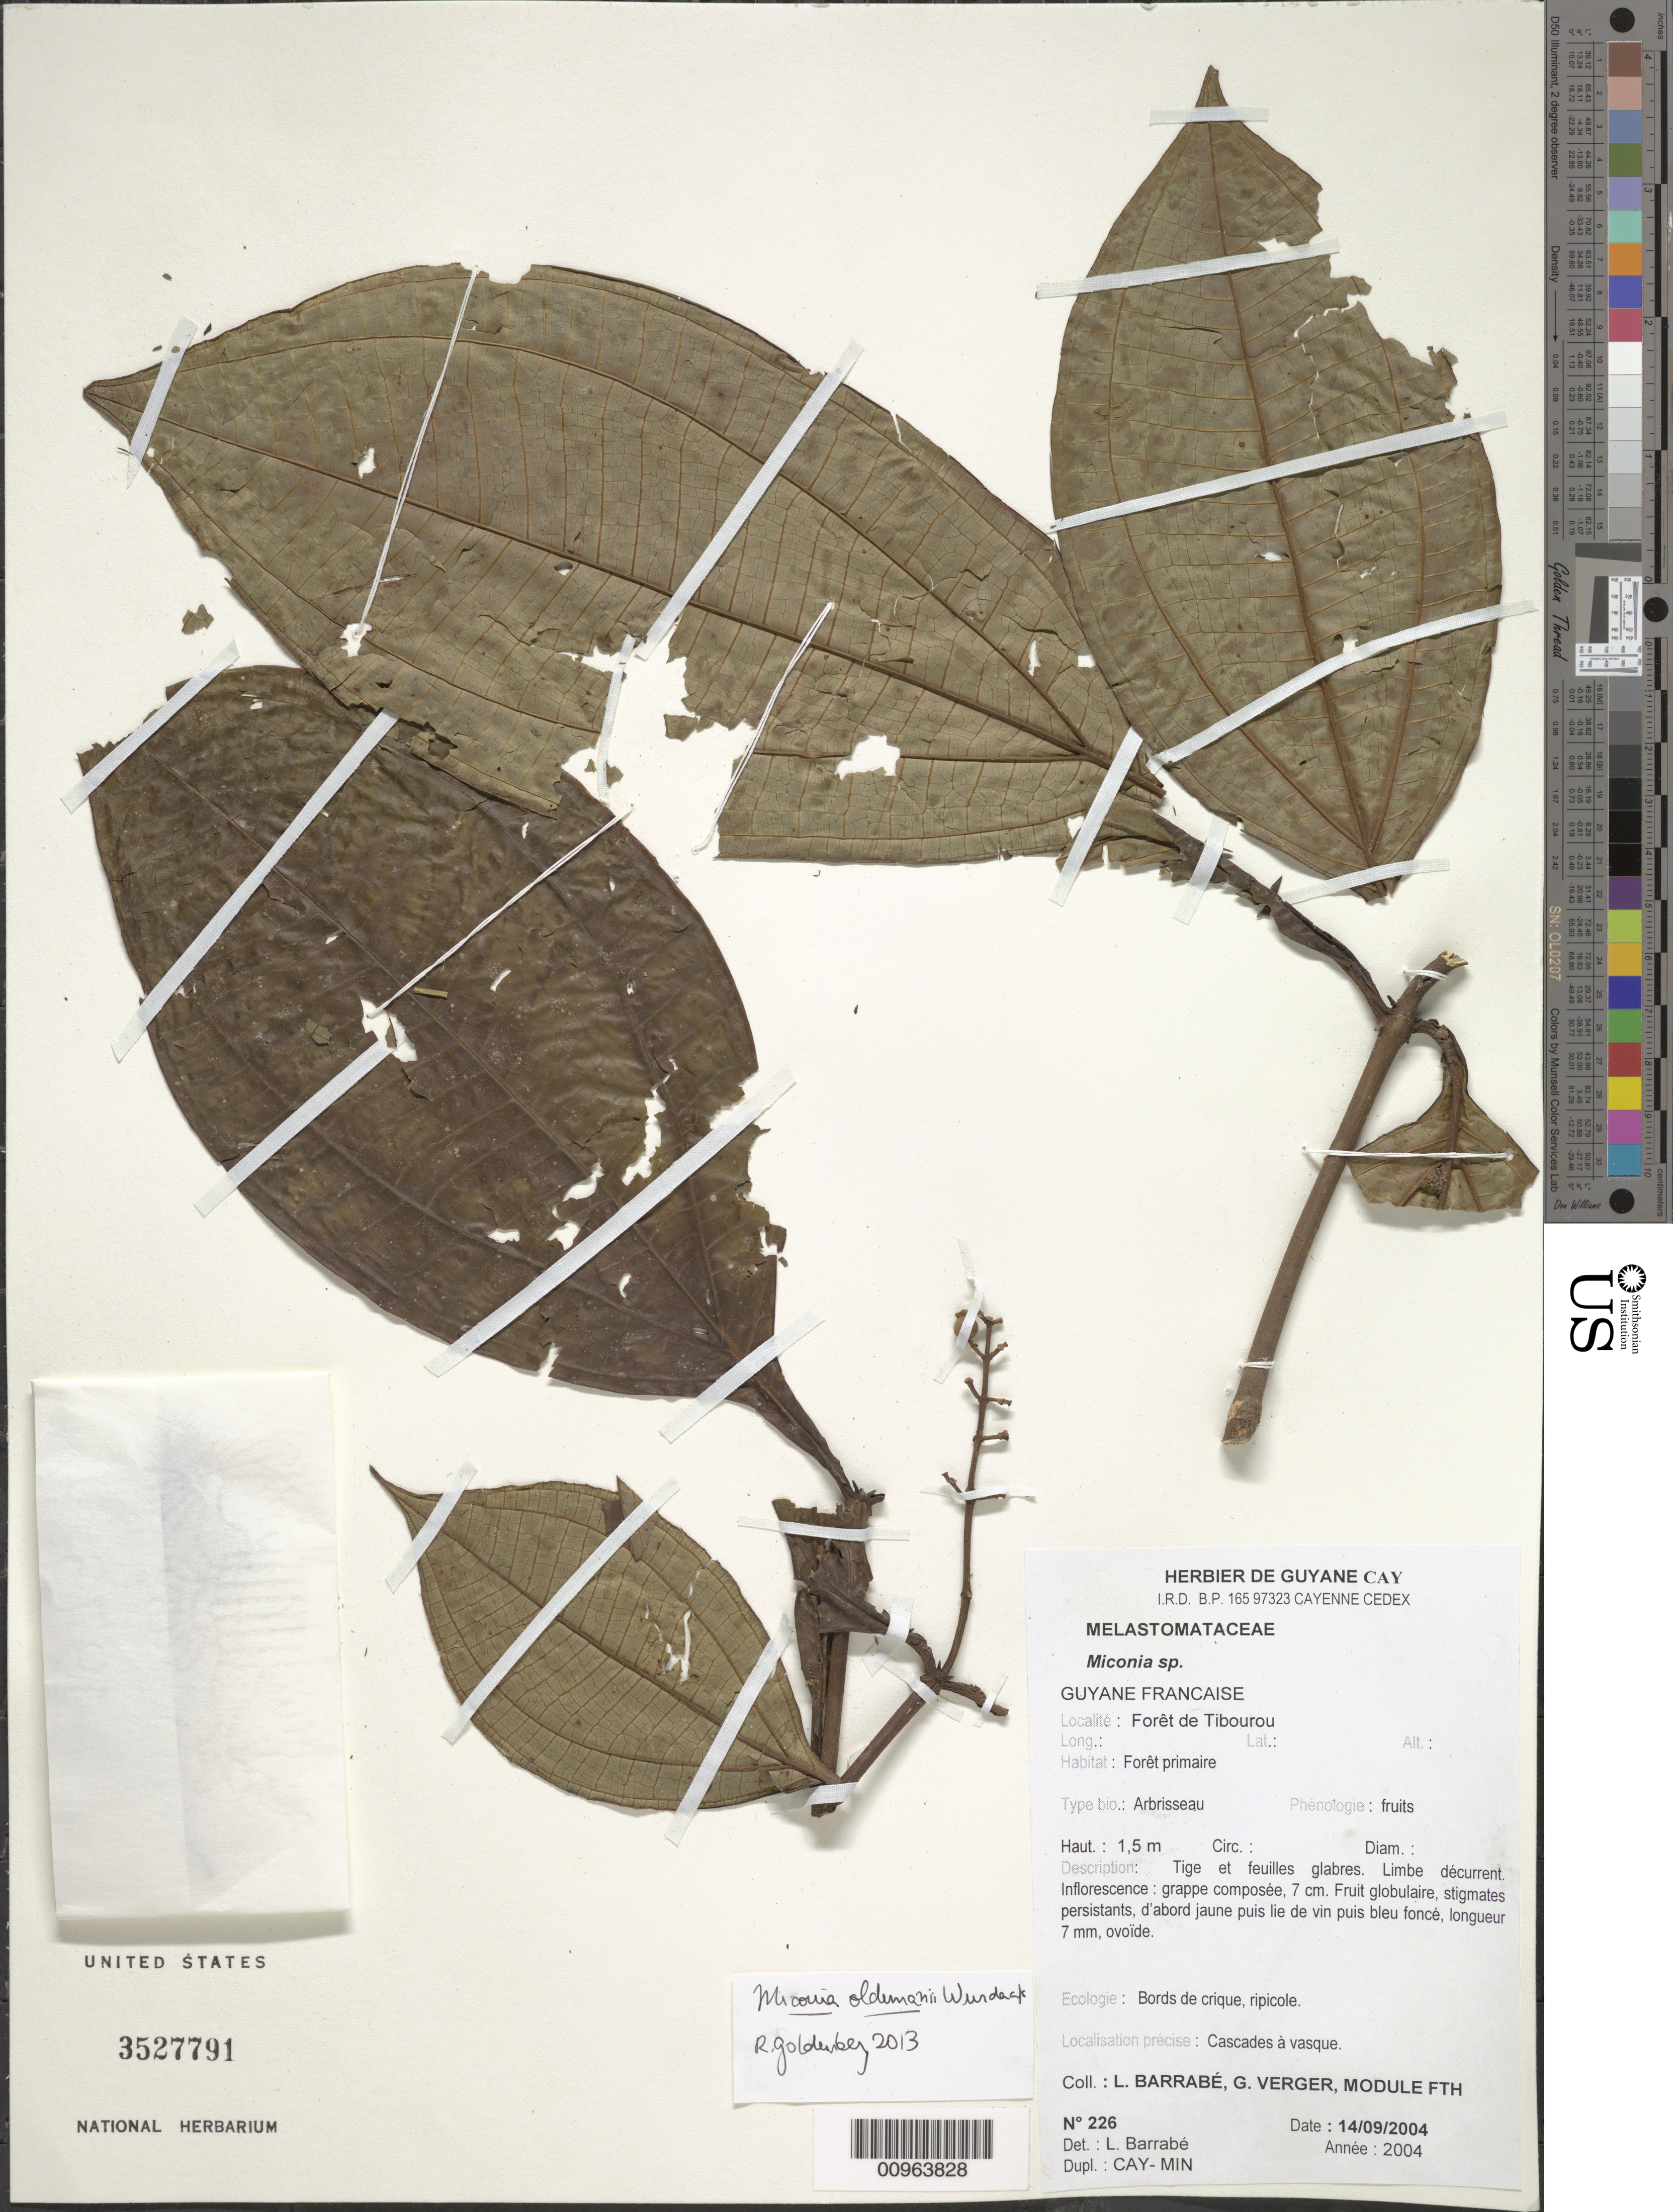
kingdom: Plantae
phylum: Tracheophyta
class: Magnoliopsida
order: Myrtales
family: Melastomataceae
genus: Miconia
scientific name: Miconia oldemanii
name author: Wurdack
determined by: Goldenberg, R.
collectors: L. Barrabé, G. Verger & Module Fth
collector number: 226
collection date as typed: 14-Oct-04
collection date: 2004-10-14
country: French Guiana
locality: Foret de Tibourou. Cascades a vasque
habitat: Foret primaire. Bords de crique, ripicole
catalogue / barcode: US 3527791